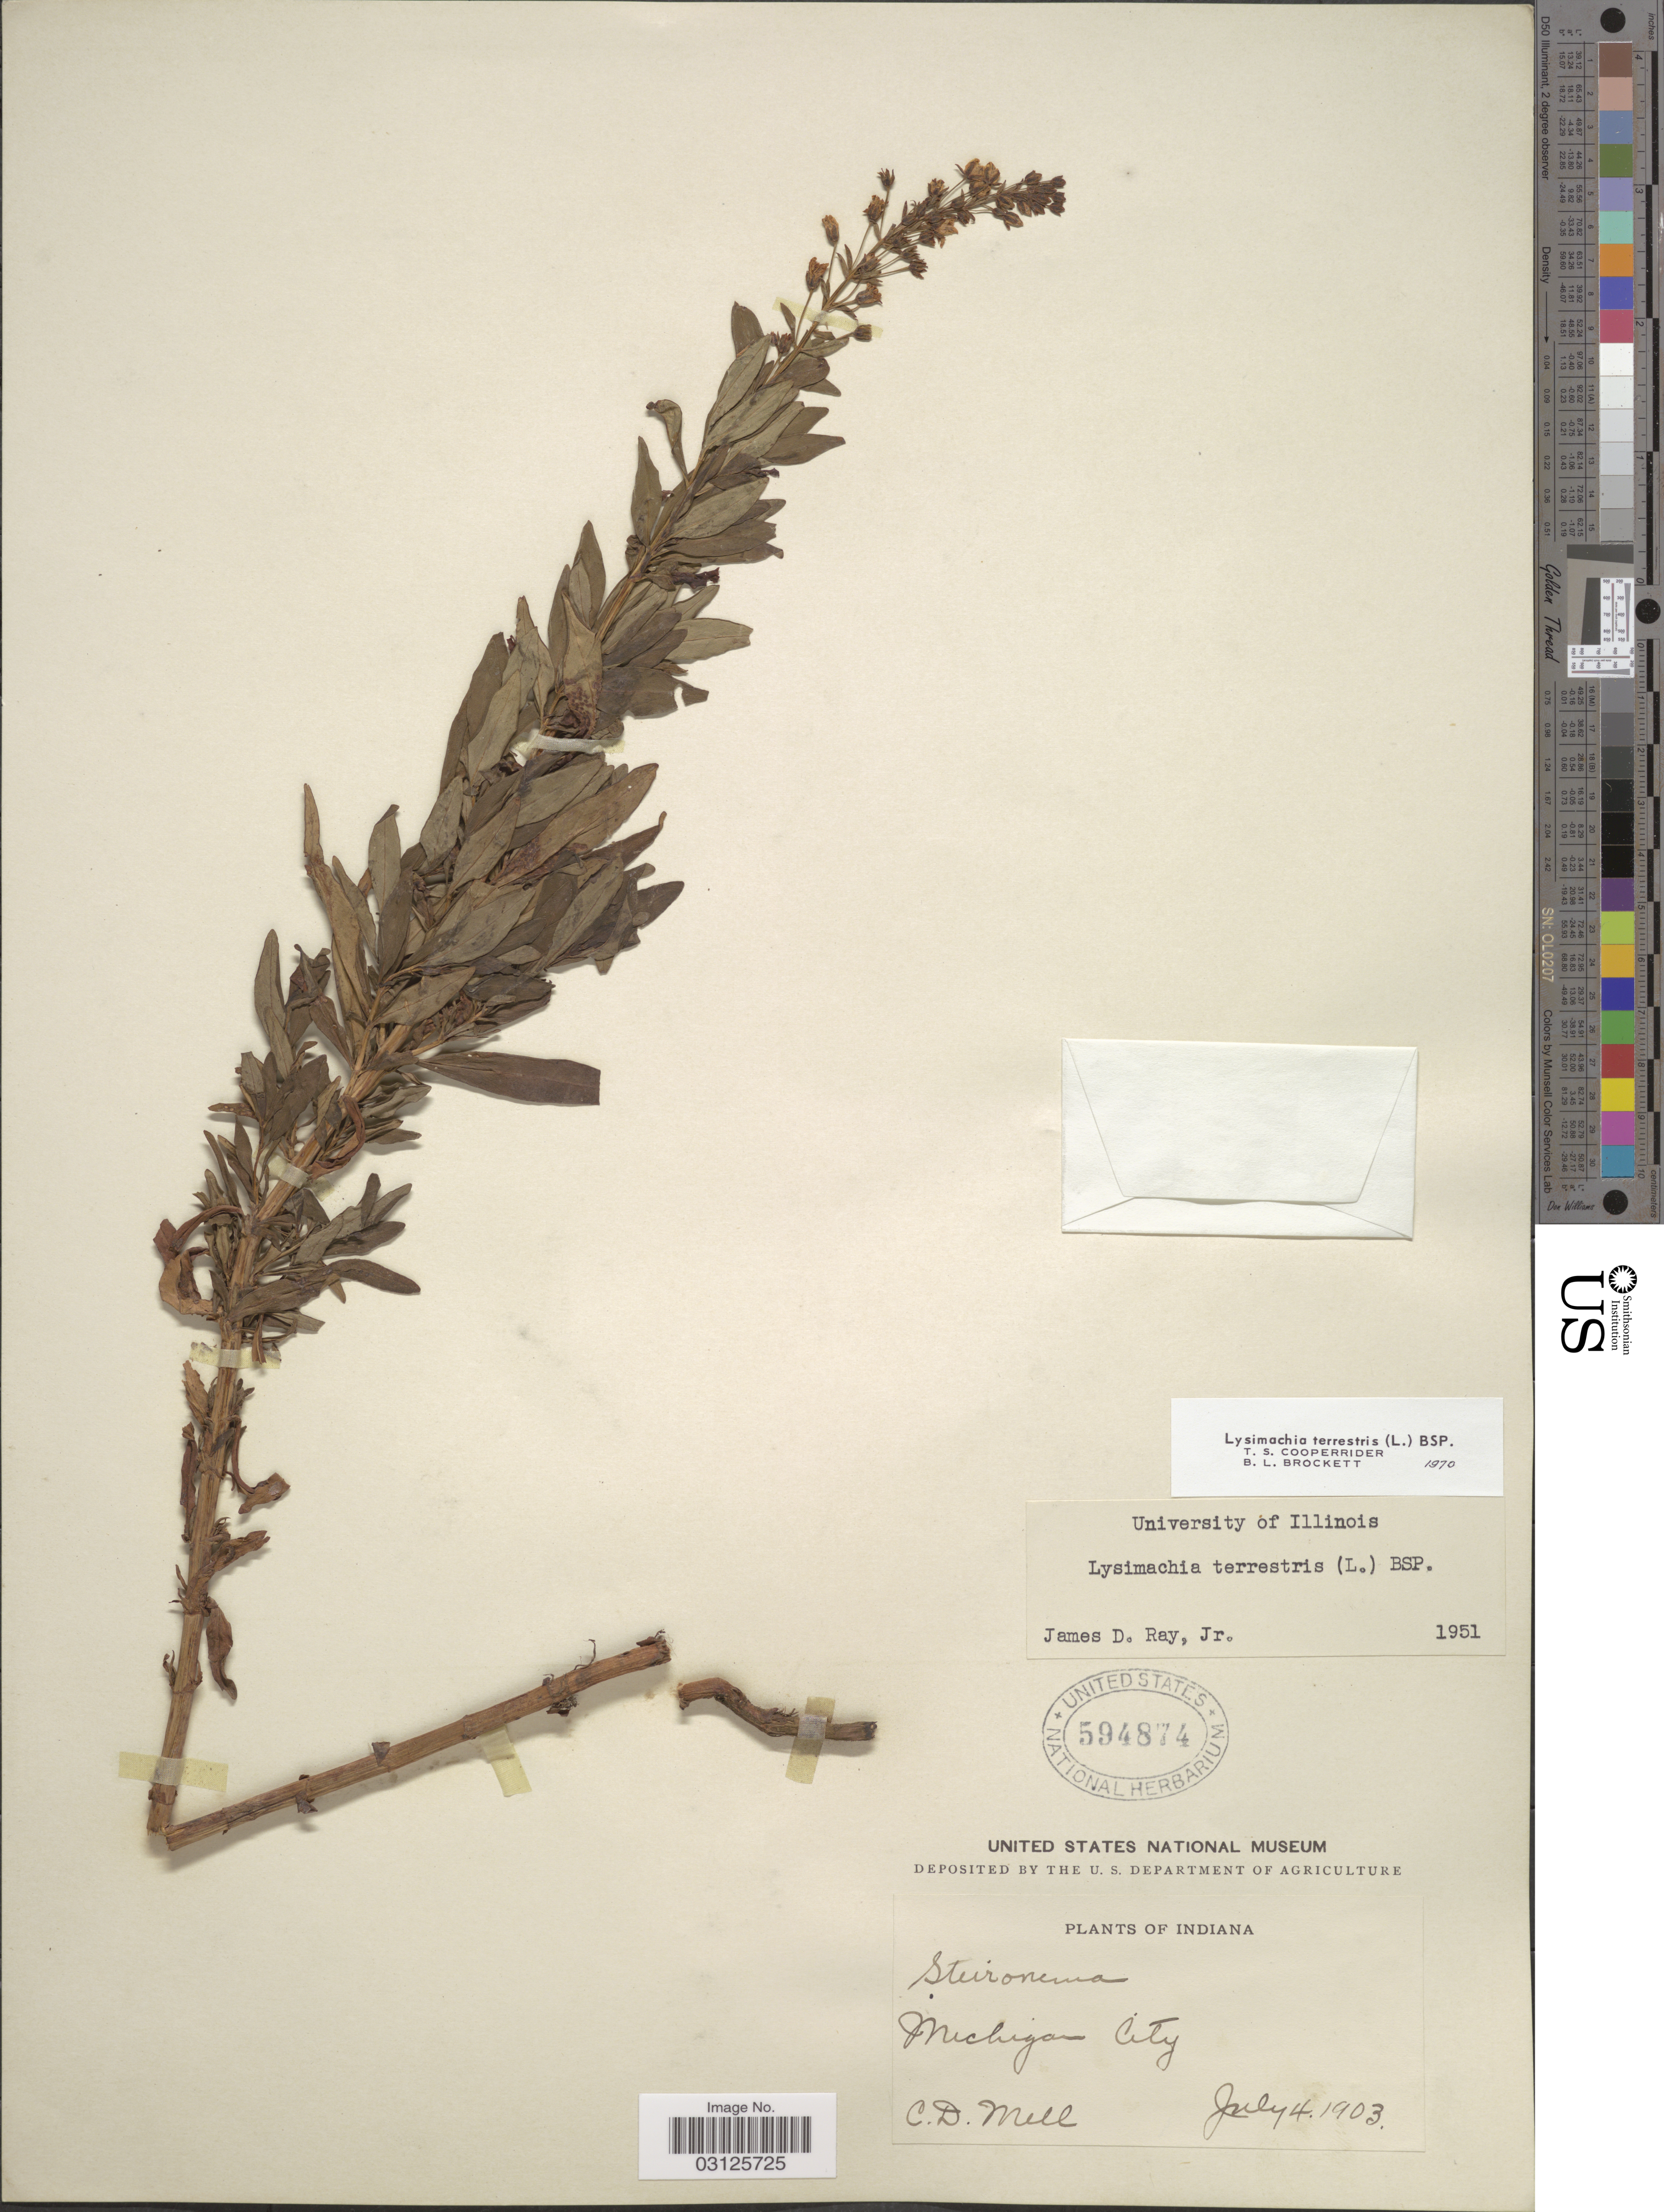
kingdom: Plantae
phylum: Tracheophyta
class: Magnoliopsida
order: Ericales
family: Primulaceae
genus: Lysimachia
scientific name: Lysimachia terrestris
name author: (L.) Britton, Stearns & Poggenb.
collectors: C. D. Mell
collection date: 1903-07-04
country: United States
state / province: Indiana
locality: Michigan City.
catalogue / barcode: US 594874